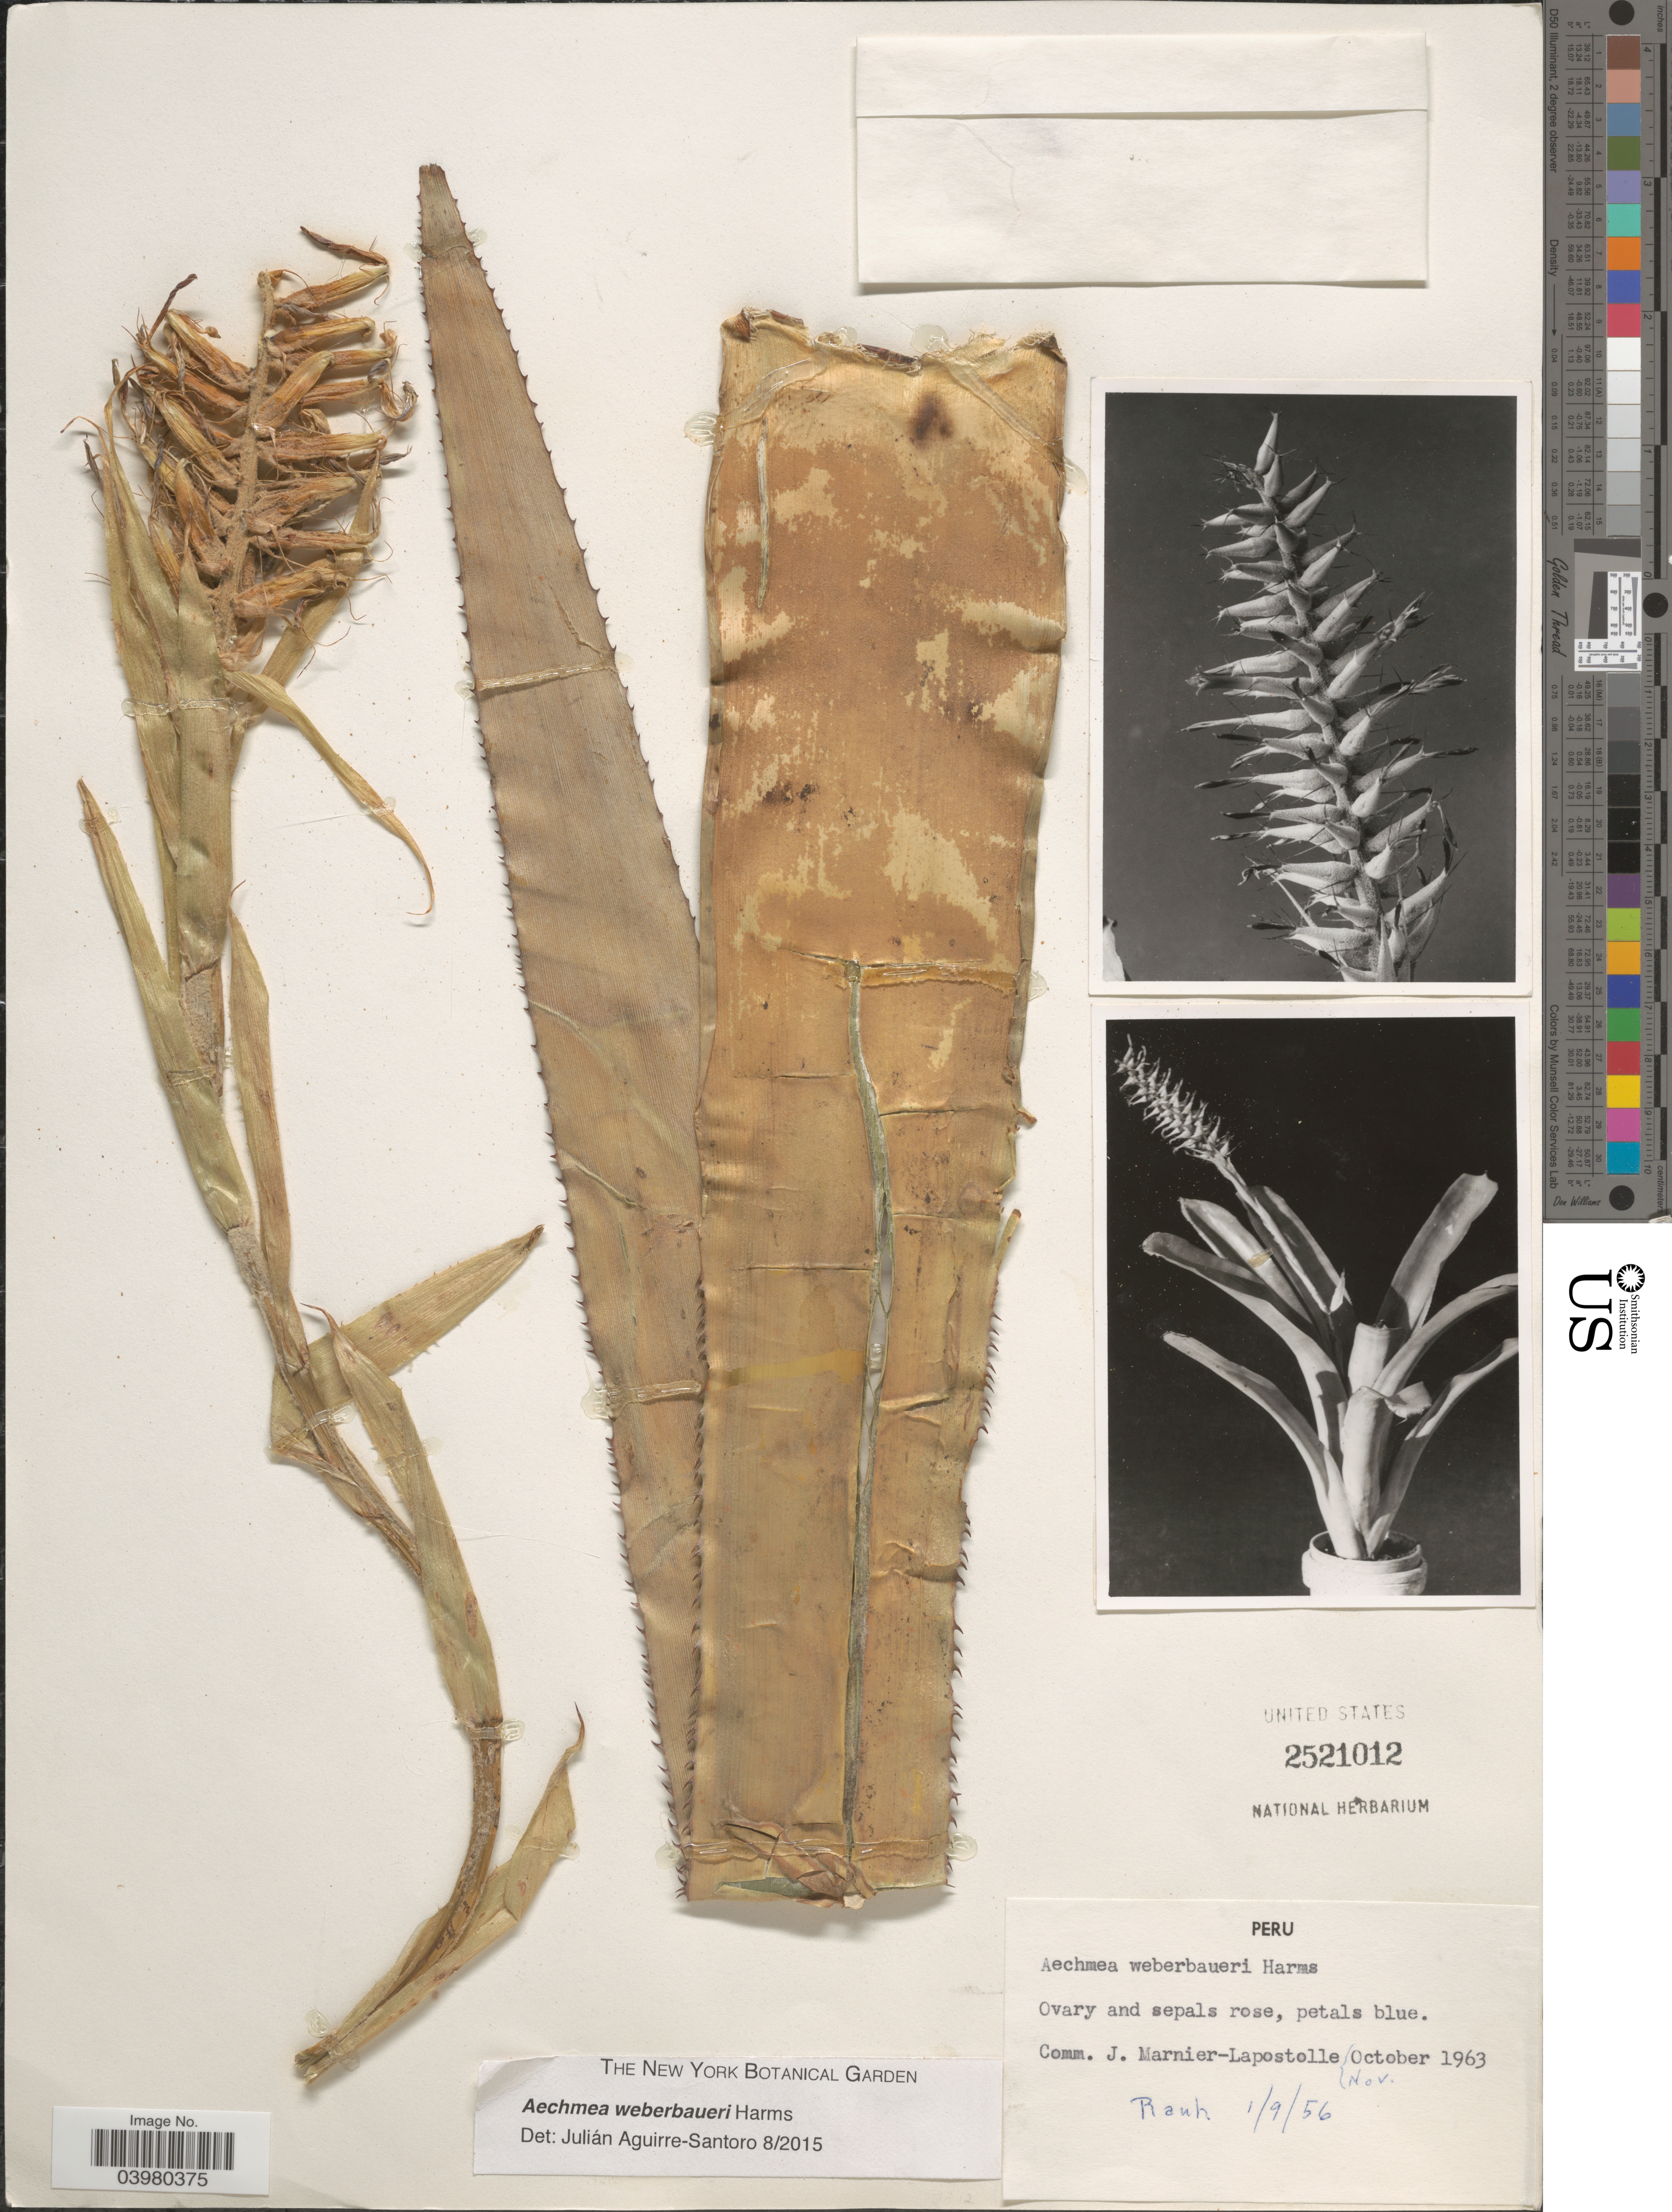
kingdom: Plantae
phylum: Tracheophyta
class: Liliopsida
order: Poales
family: Bromeliaceae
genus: Aechmea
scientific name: Aechmea weberbaueri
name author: Harms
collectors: -. Rauh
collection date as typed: Transcribed d/m/y: 1/9/56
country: Peru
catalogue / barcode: US 2521012